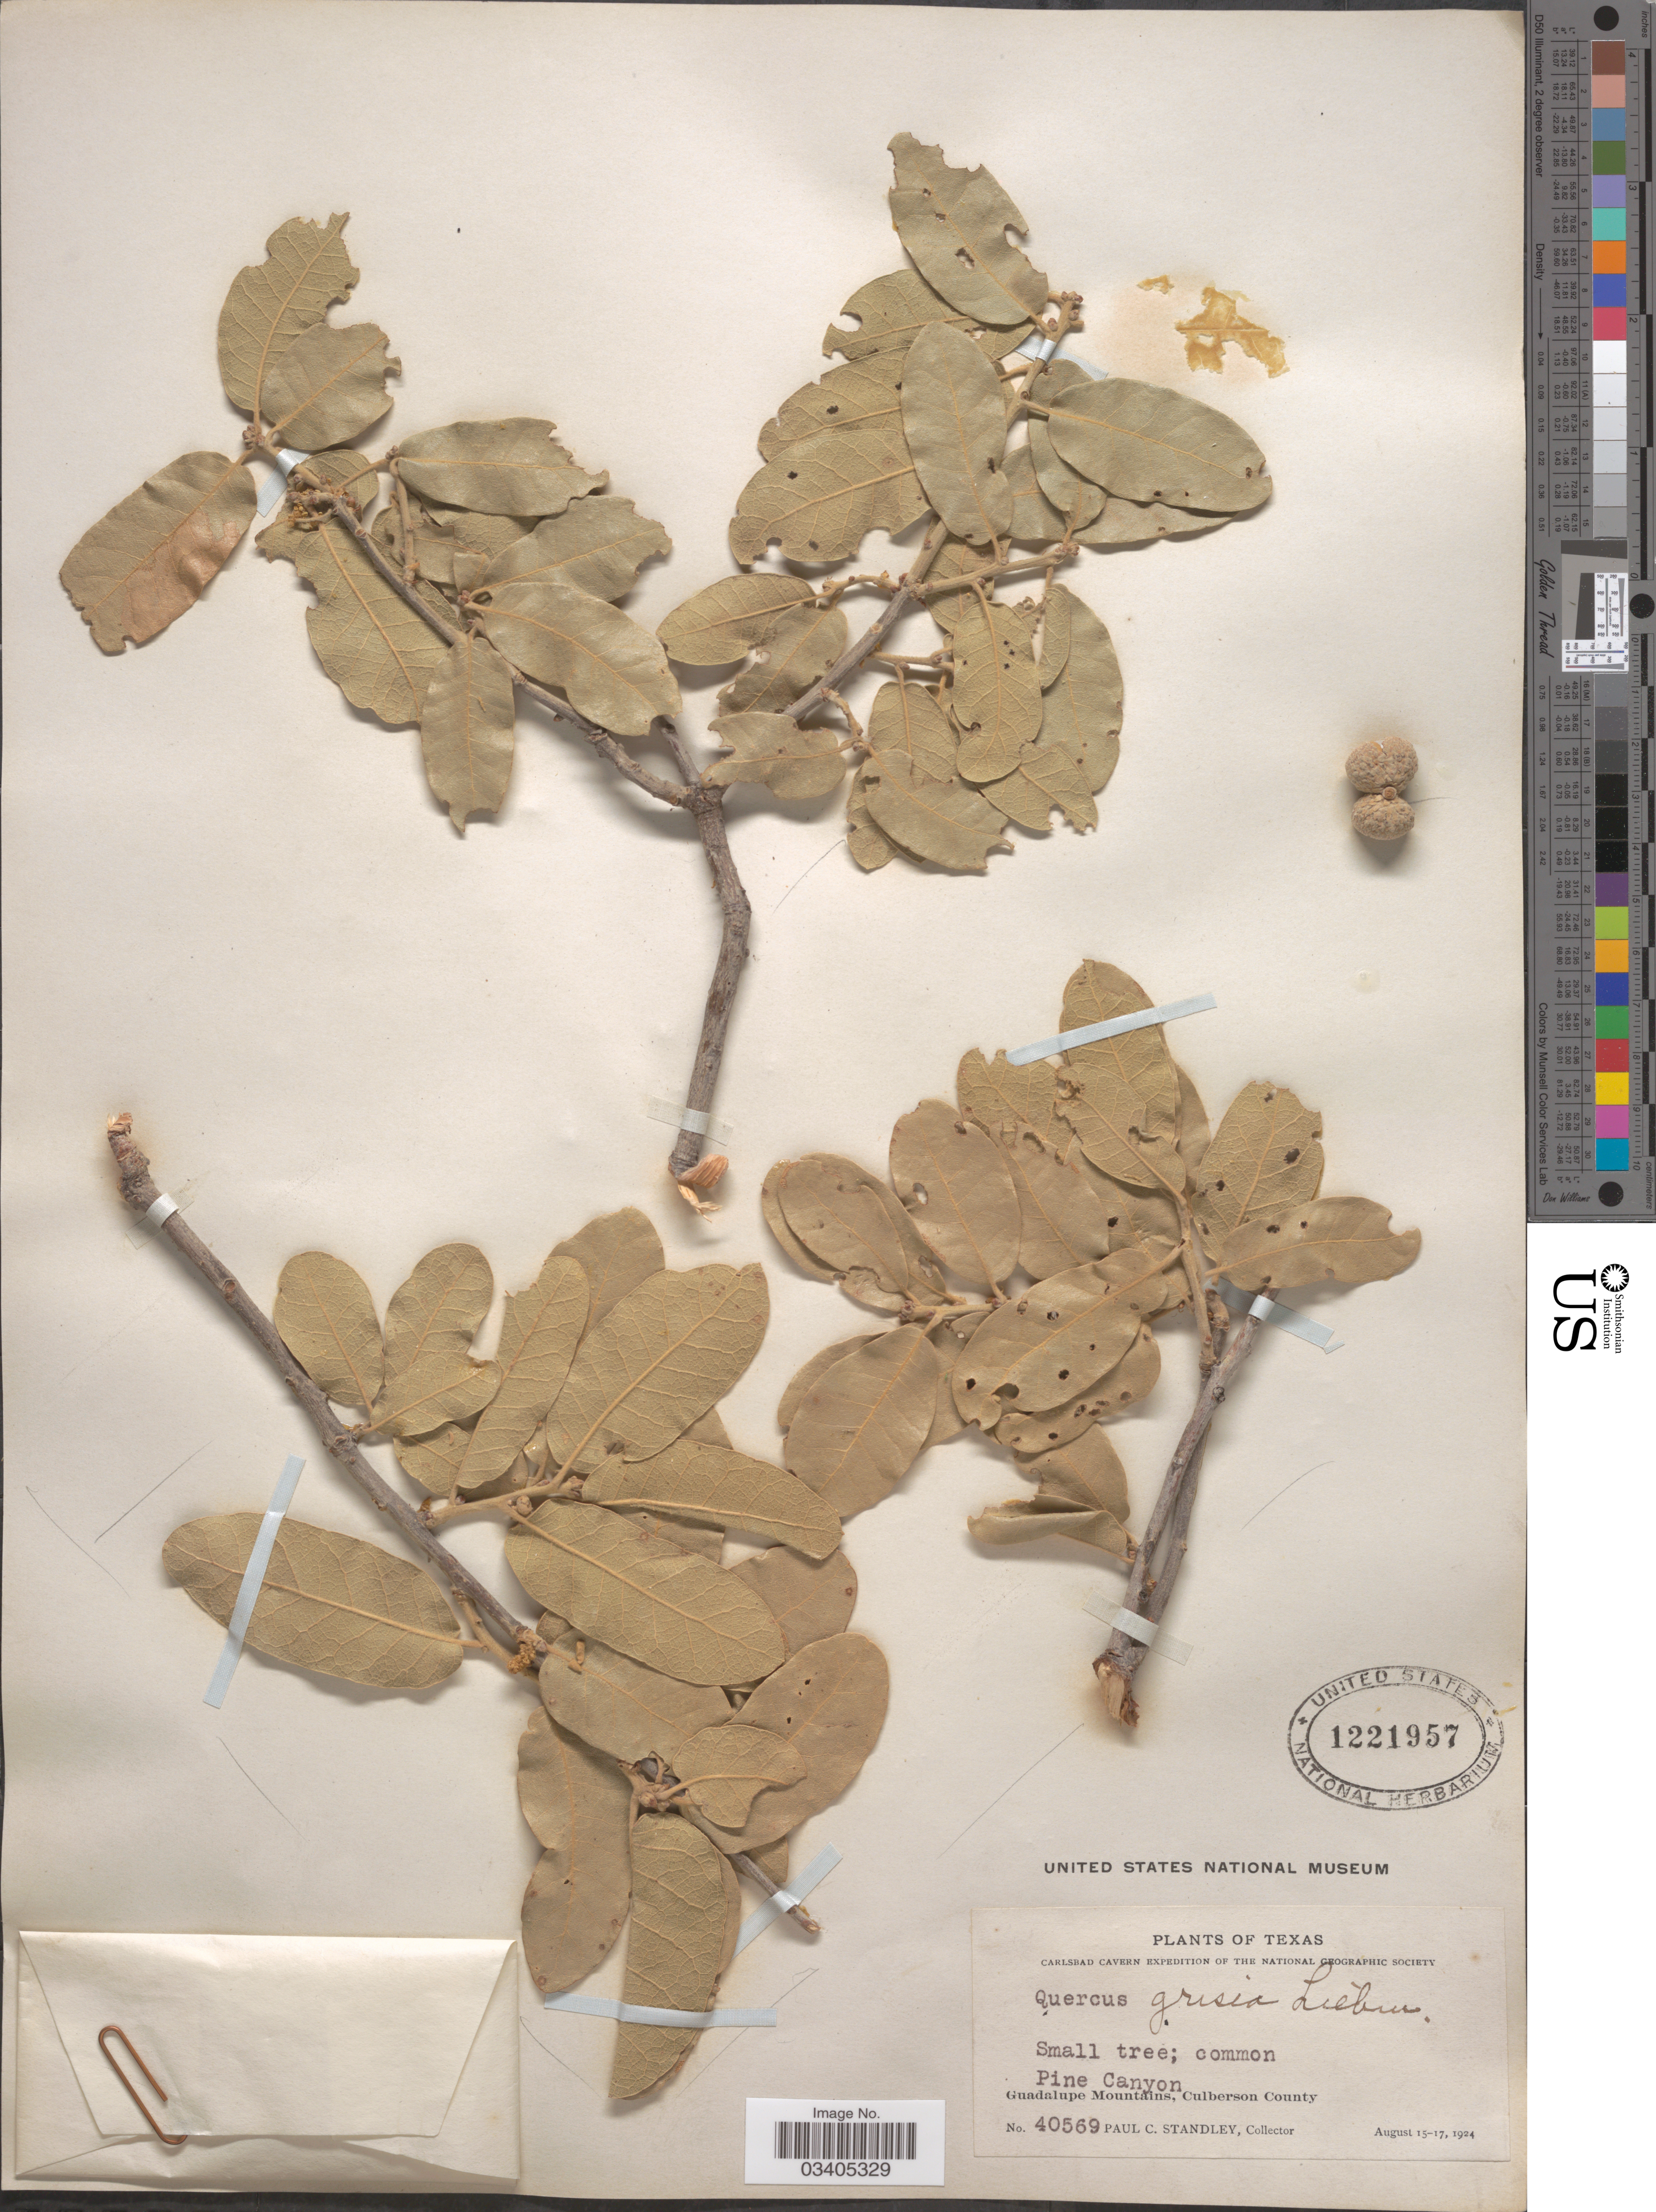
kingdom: Plantae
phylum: Tracheophyta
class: Magnoliopsida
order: Fagales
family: Fagaceae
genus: Quercus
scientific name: Quercus grisea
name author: Liebm.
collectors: P. C. Standley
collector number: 40569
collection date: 1924-08-15/1924-08-17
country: United States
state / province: Texas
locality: Pine Canyon. Guadalupe Mountains, Culberson County.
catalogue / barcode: US 1221957